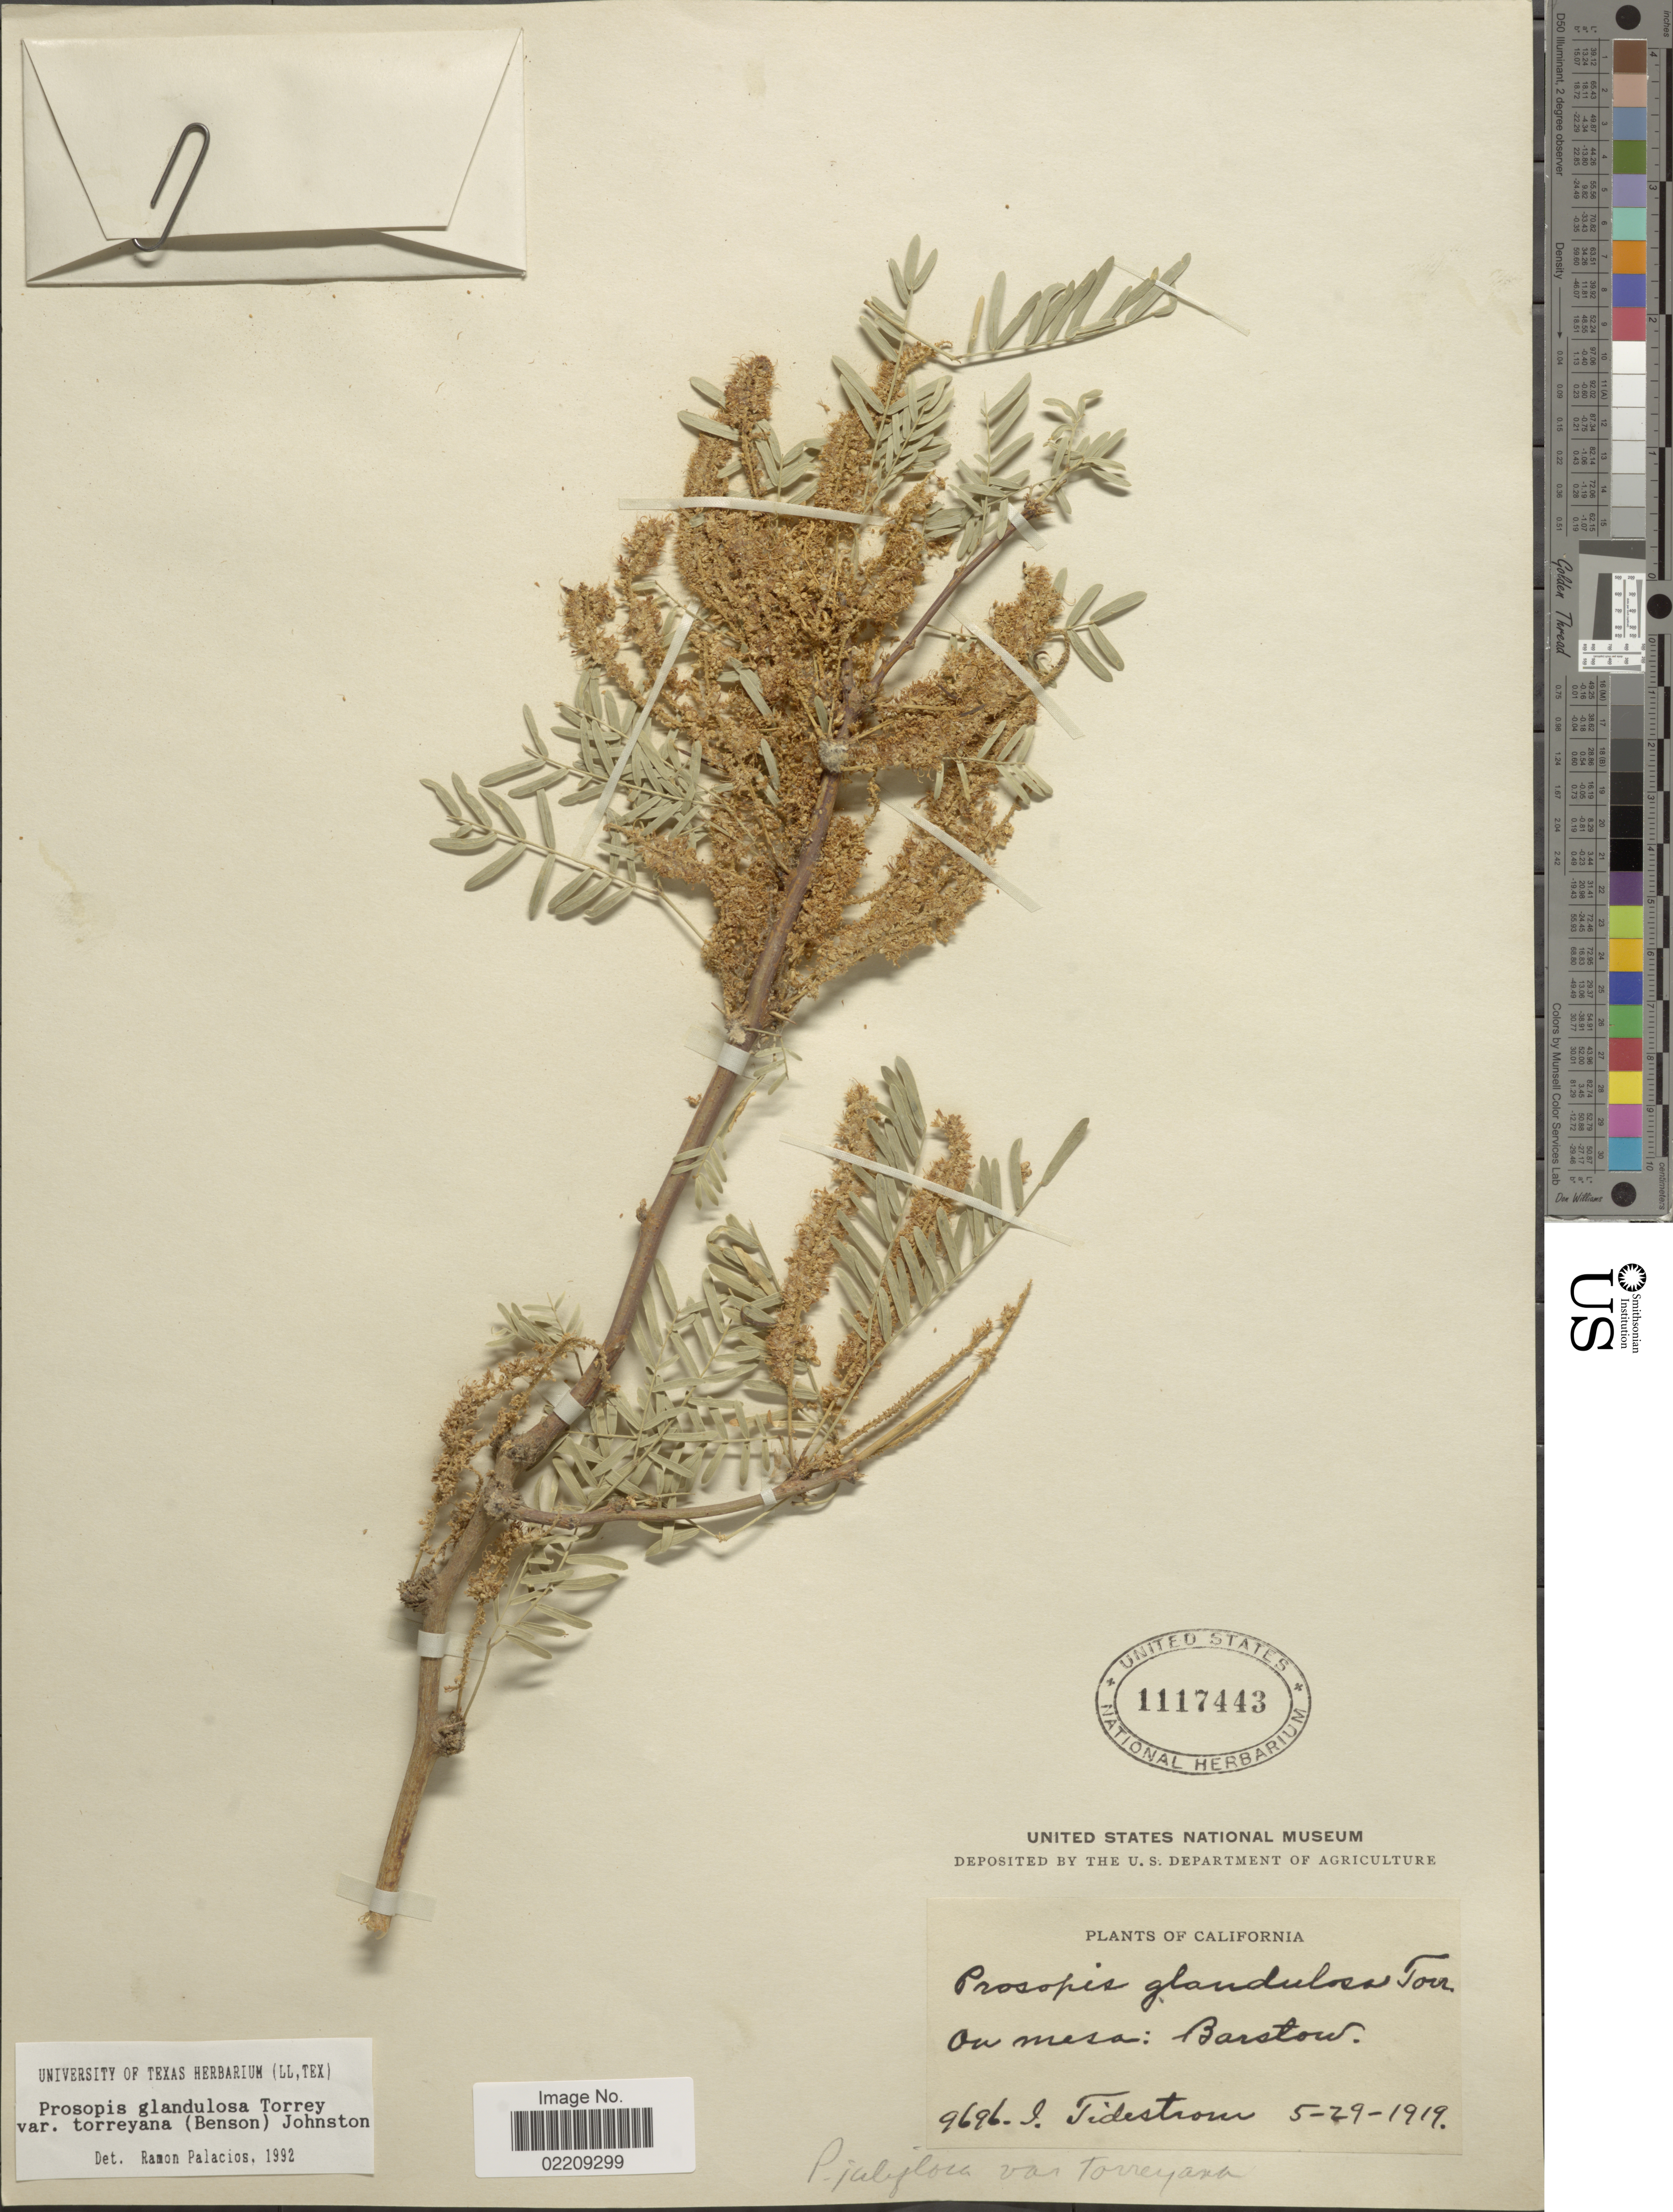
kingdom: Plantae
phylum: Tracheophyta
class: Magnoliopsida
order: Fabales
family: Fabaceae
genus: Neltuma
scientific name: Neltuma odorata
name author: (Torr. & Frém.) C. E. Hughes & G.P. Lewis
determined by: Strong, Mark T., (BOT), Smithsonian Institution - National Museum of Natural History (UNITED STATES)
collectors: I. F. Tidestrom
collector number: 9696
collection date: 1919-05-29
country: United States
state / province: California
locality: On Mesa: Barstow.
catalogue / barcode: US 1117443